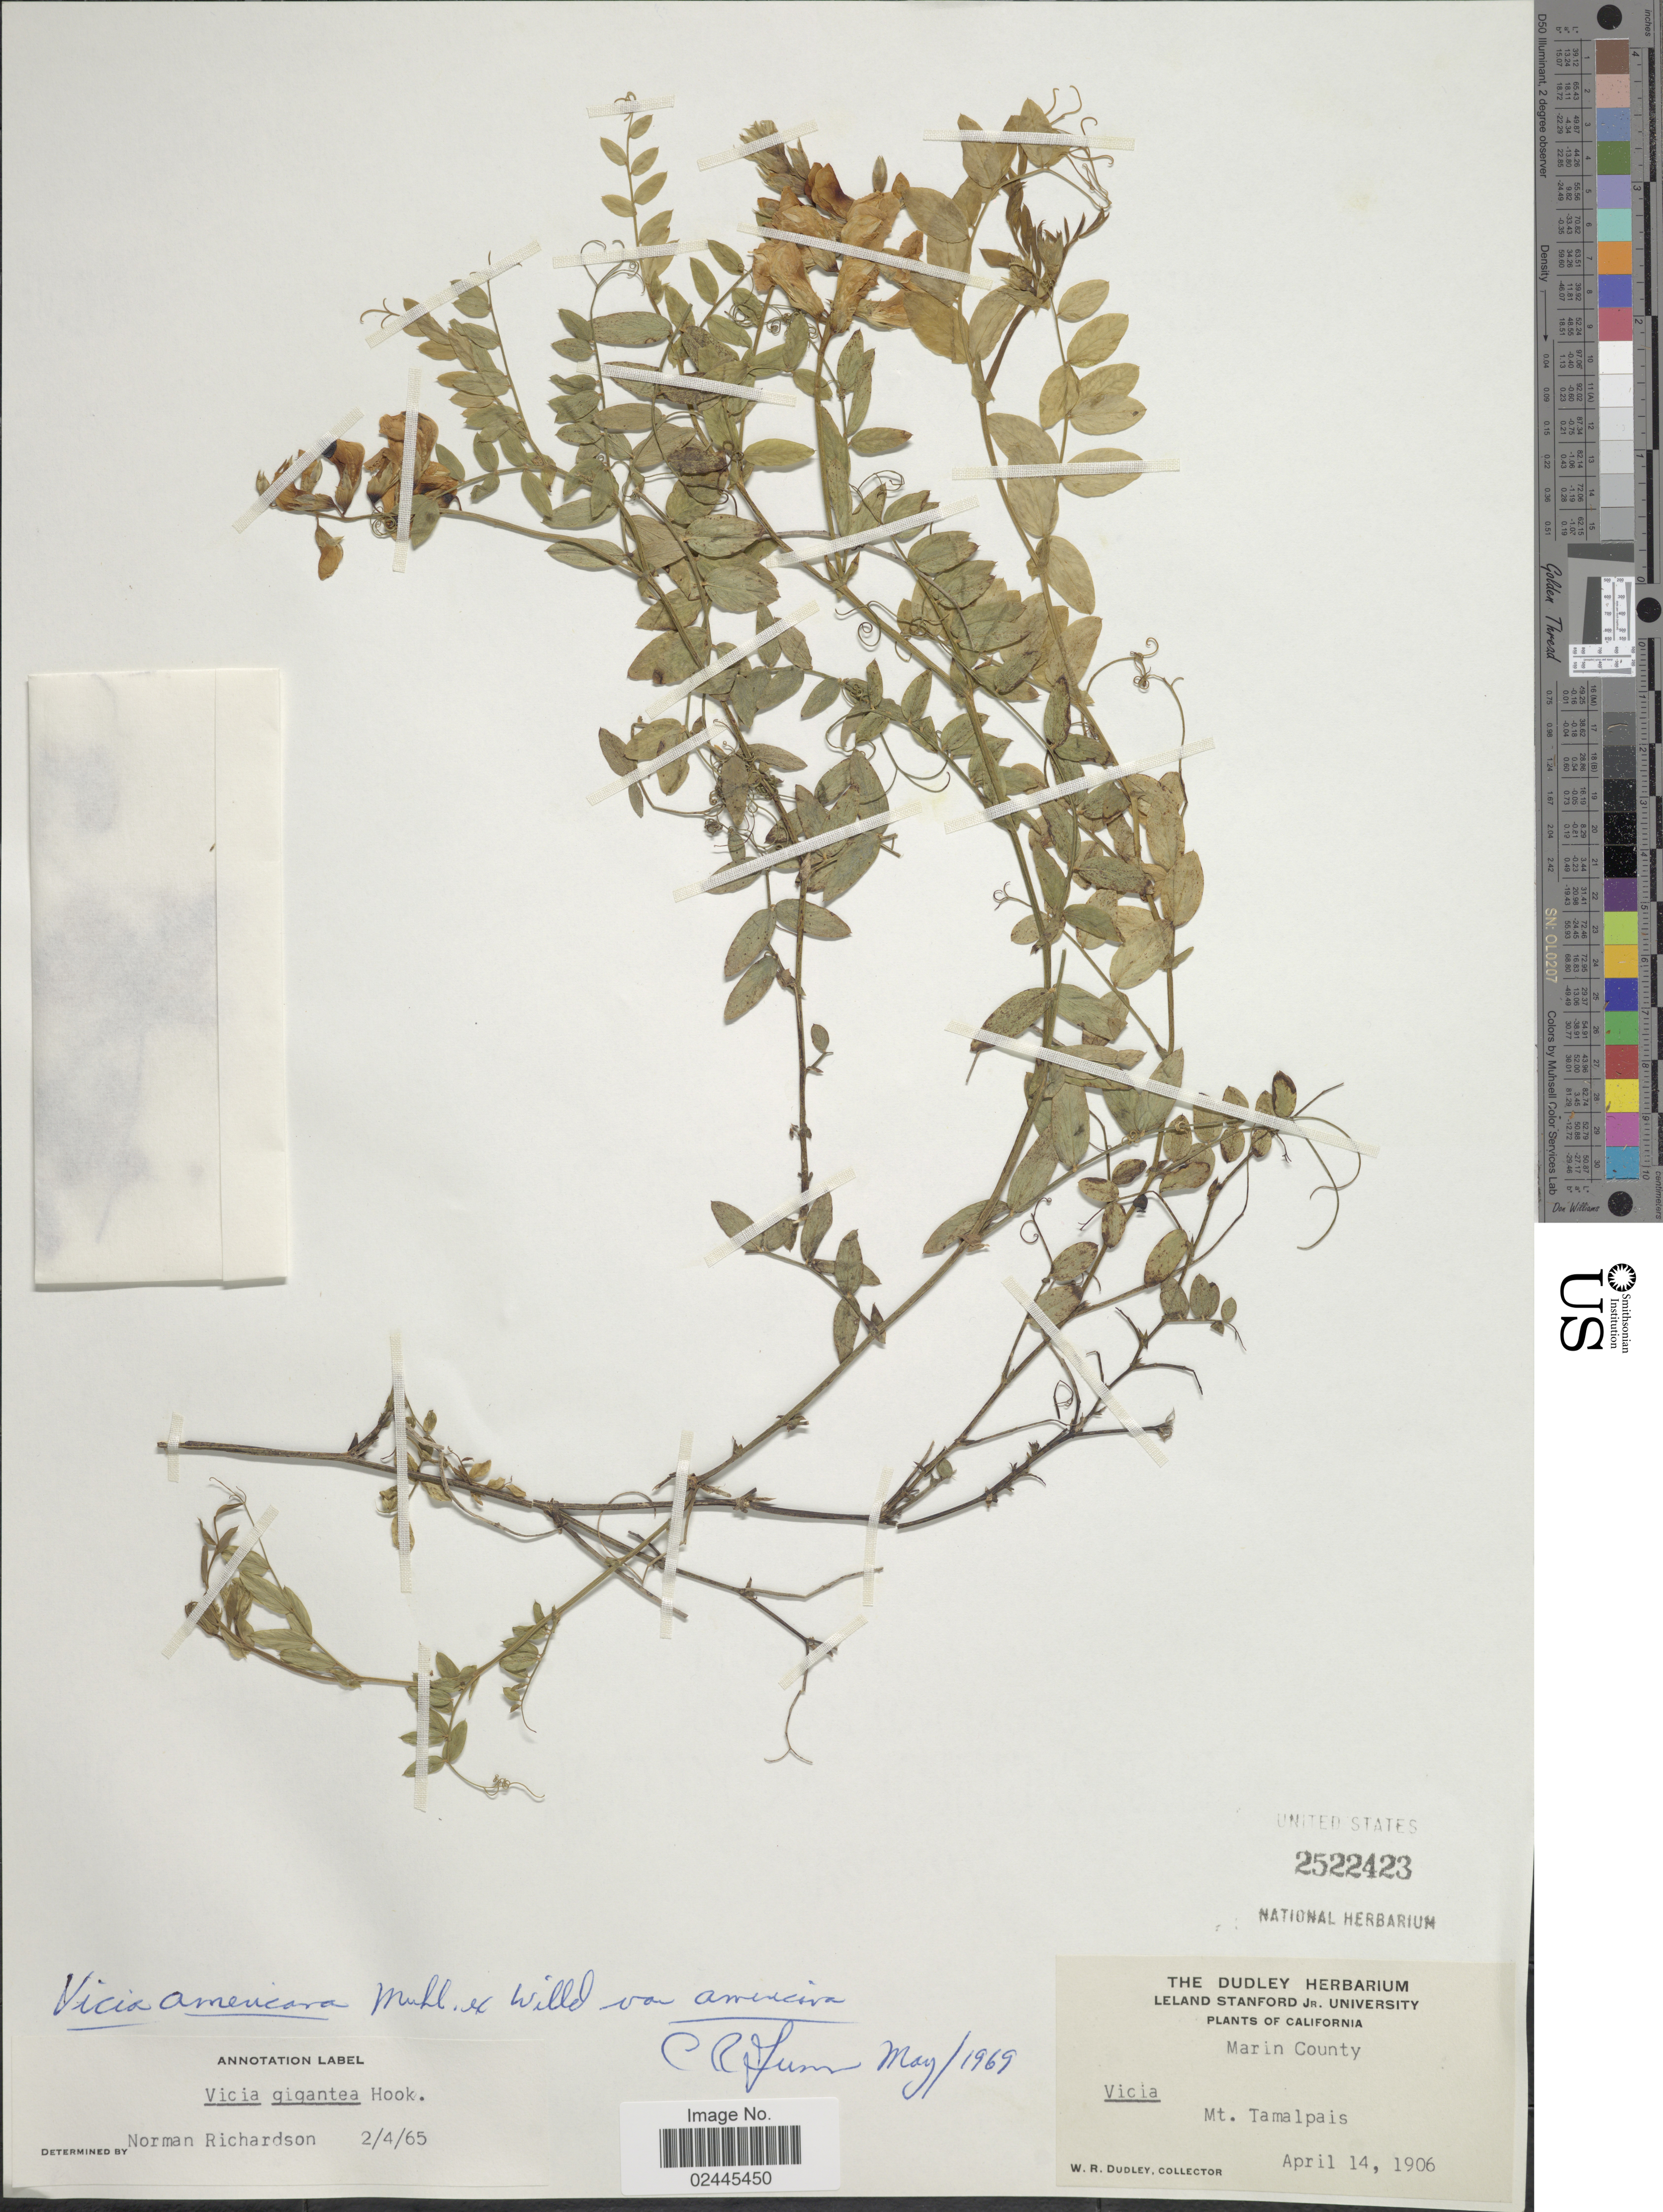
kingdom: Plantae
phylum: Tracheophyta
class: Magnoliopsida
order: Fabales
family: Fabaceae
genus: Vicia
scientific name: Vicia americana var. americana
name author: Muhl. ex Willd.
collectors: W. Dudley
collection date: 1906-04-14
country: United States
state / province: California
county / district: Marin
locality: Marin County. Mt. Tamalpais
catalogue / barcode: US 2522423